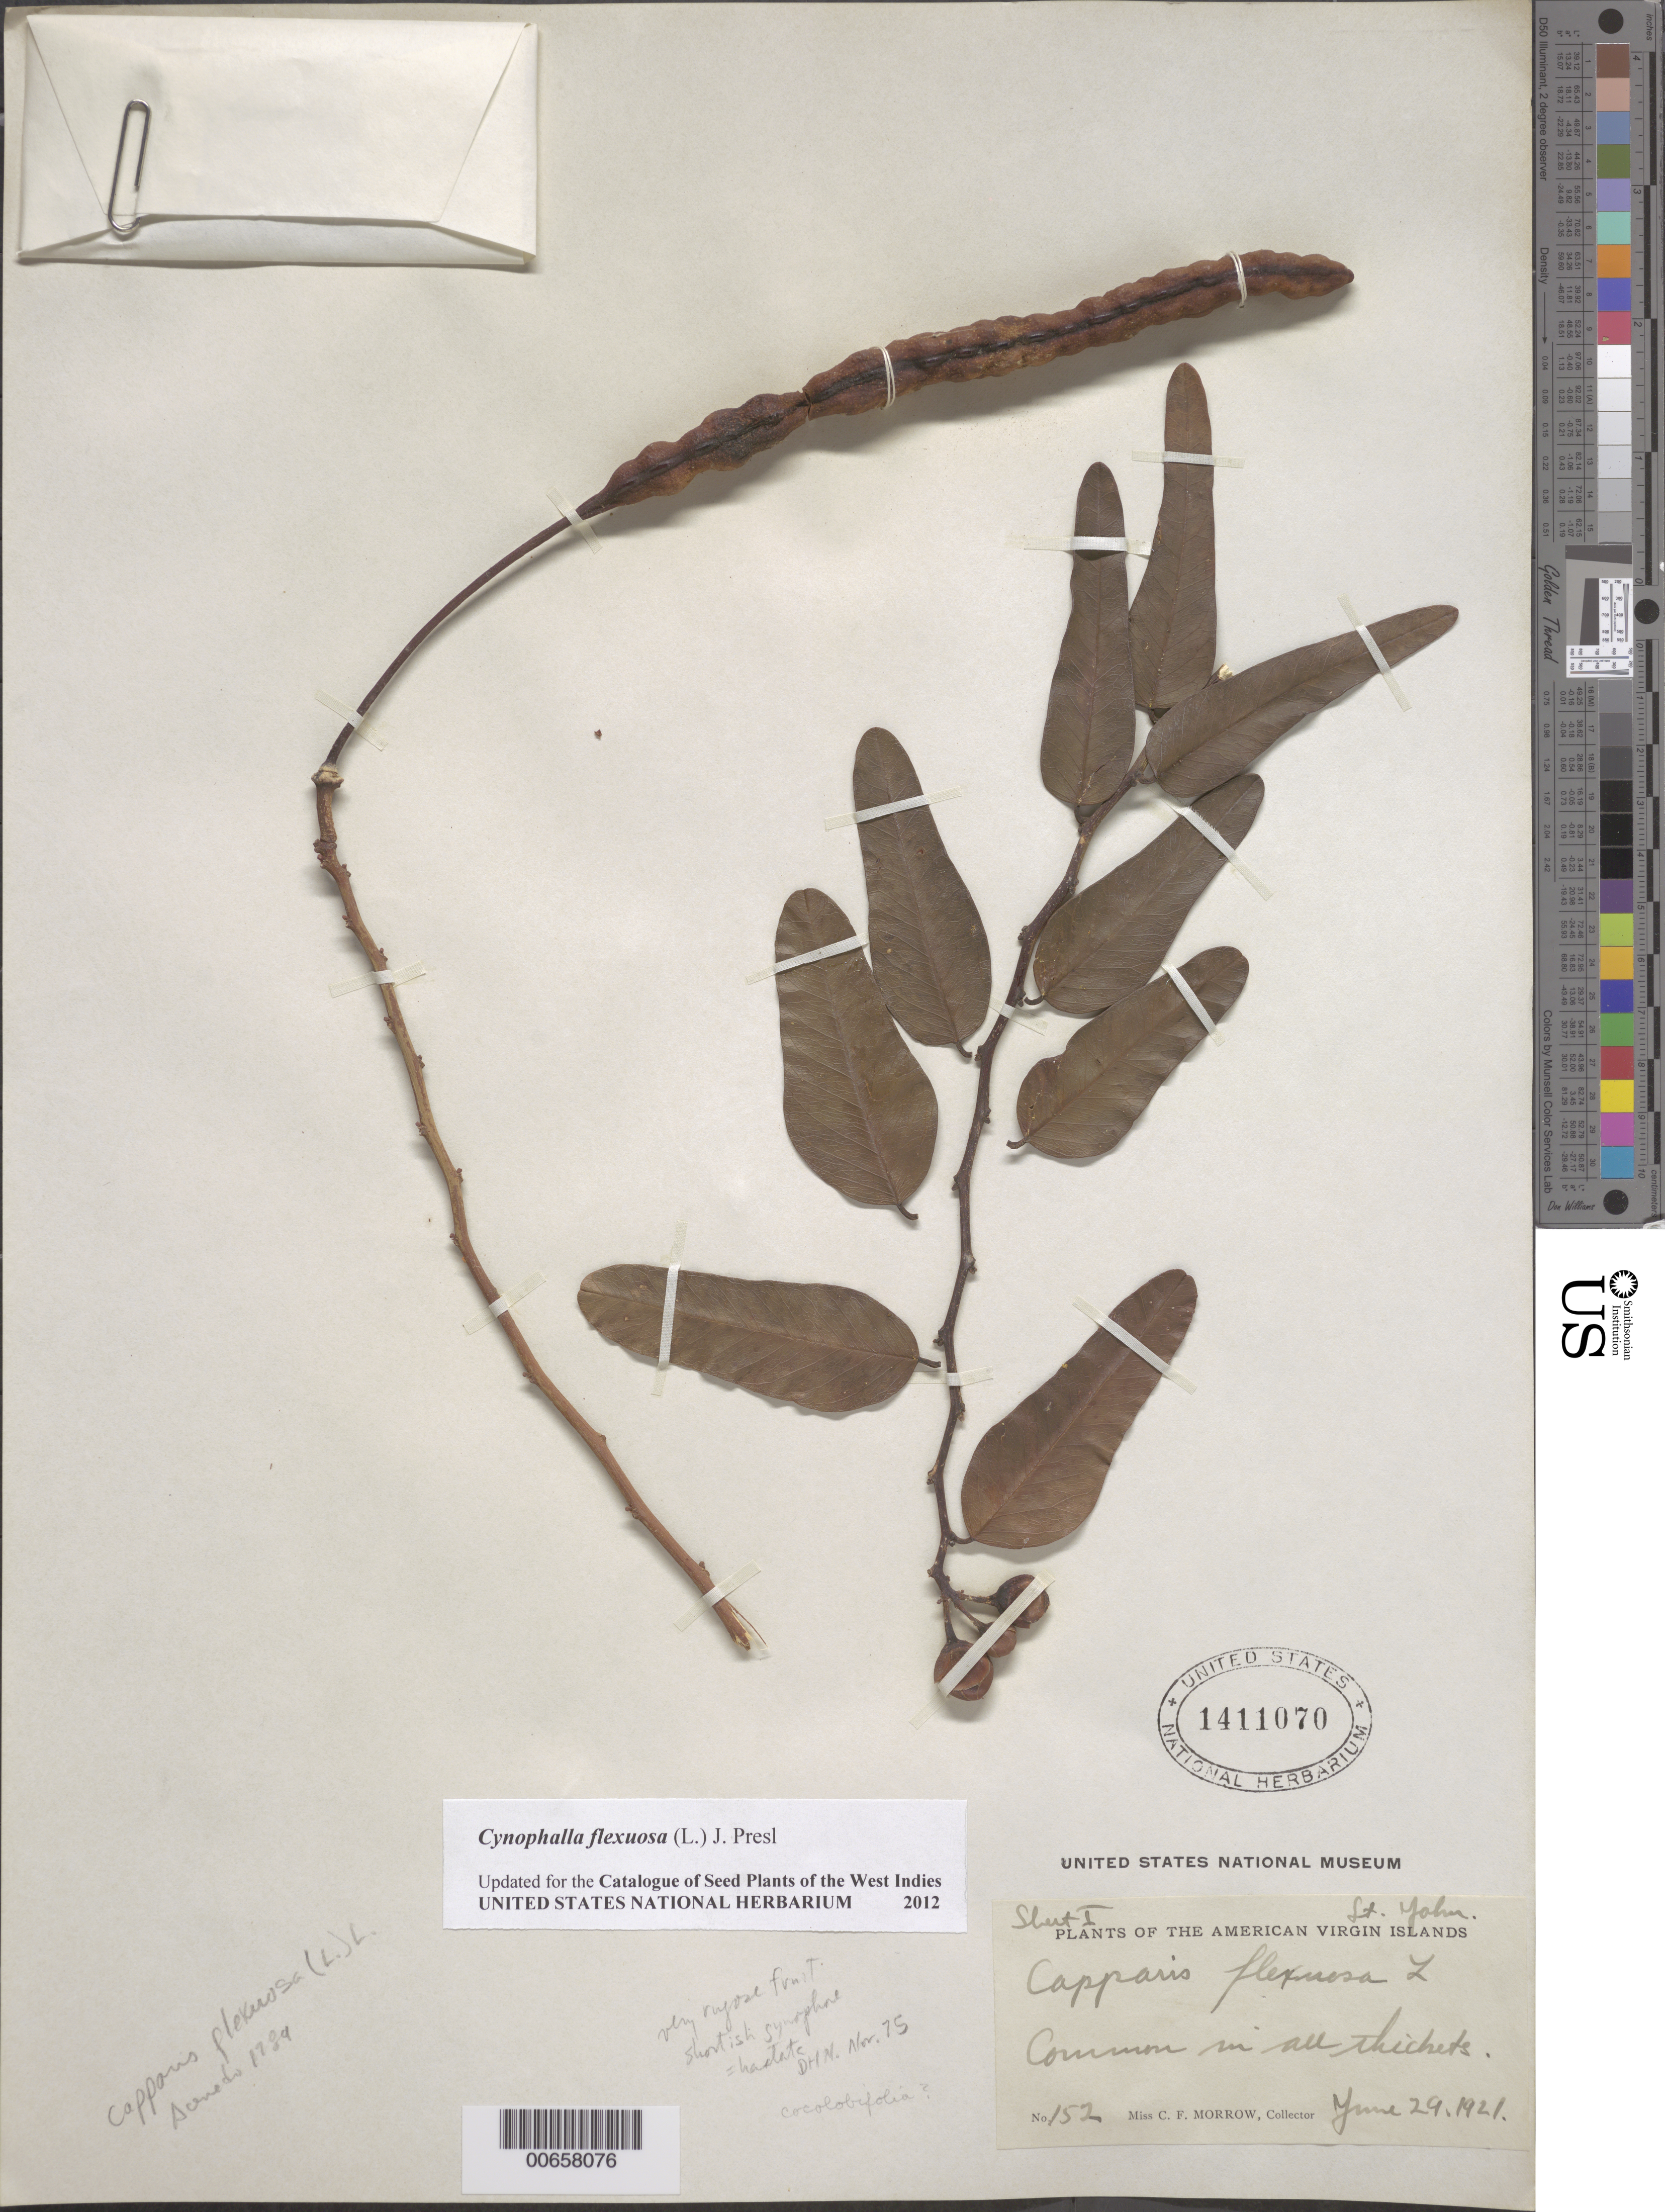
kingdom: Plantae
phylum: Tracheophyta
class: Magnoliopsida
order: Brassicales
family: Capparaceae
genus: Capparis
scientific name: Capparis flexuosa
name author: (L.) L.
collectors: C. Morrow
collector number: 152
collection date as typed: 29 Jun 1921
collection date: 1921-06-29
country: U.S. Virgin Islands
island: St. John Island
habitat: In all thickets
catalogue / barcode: US 1411070